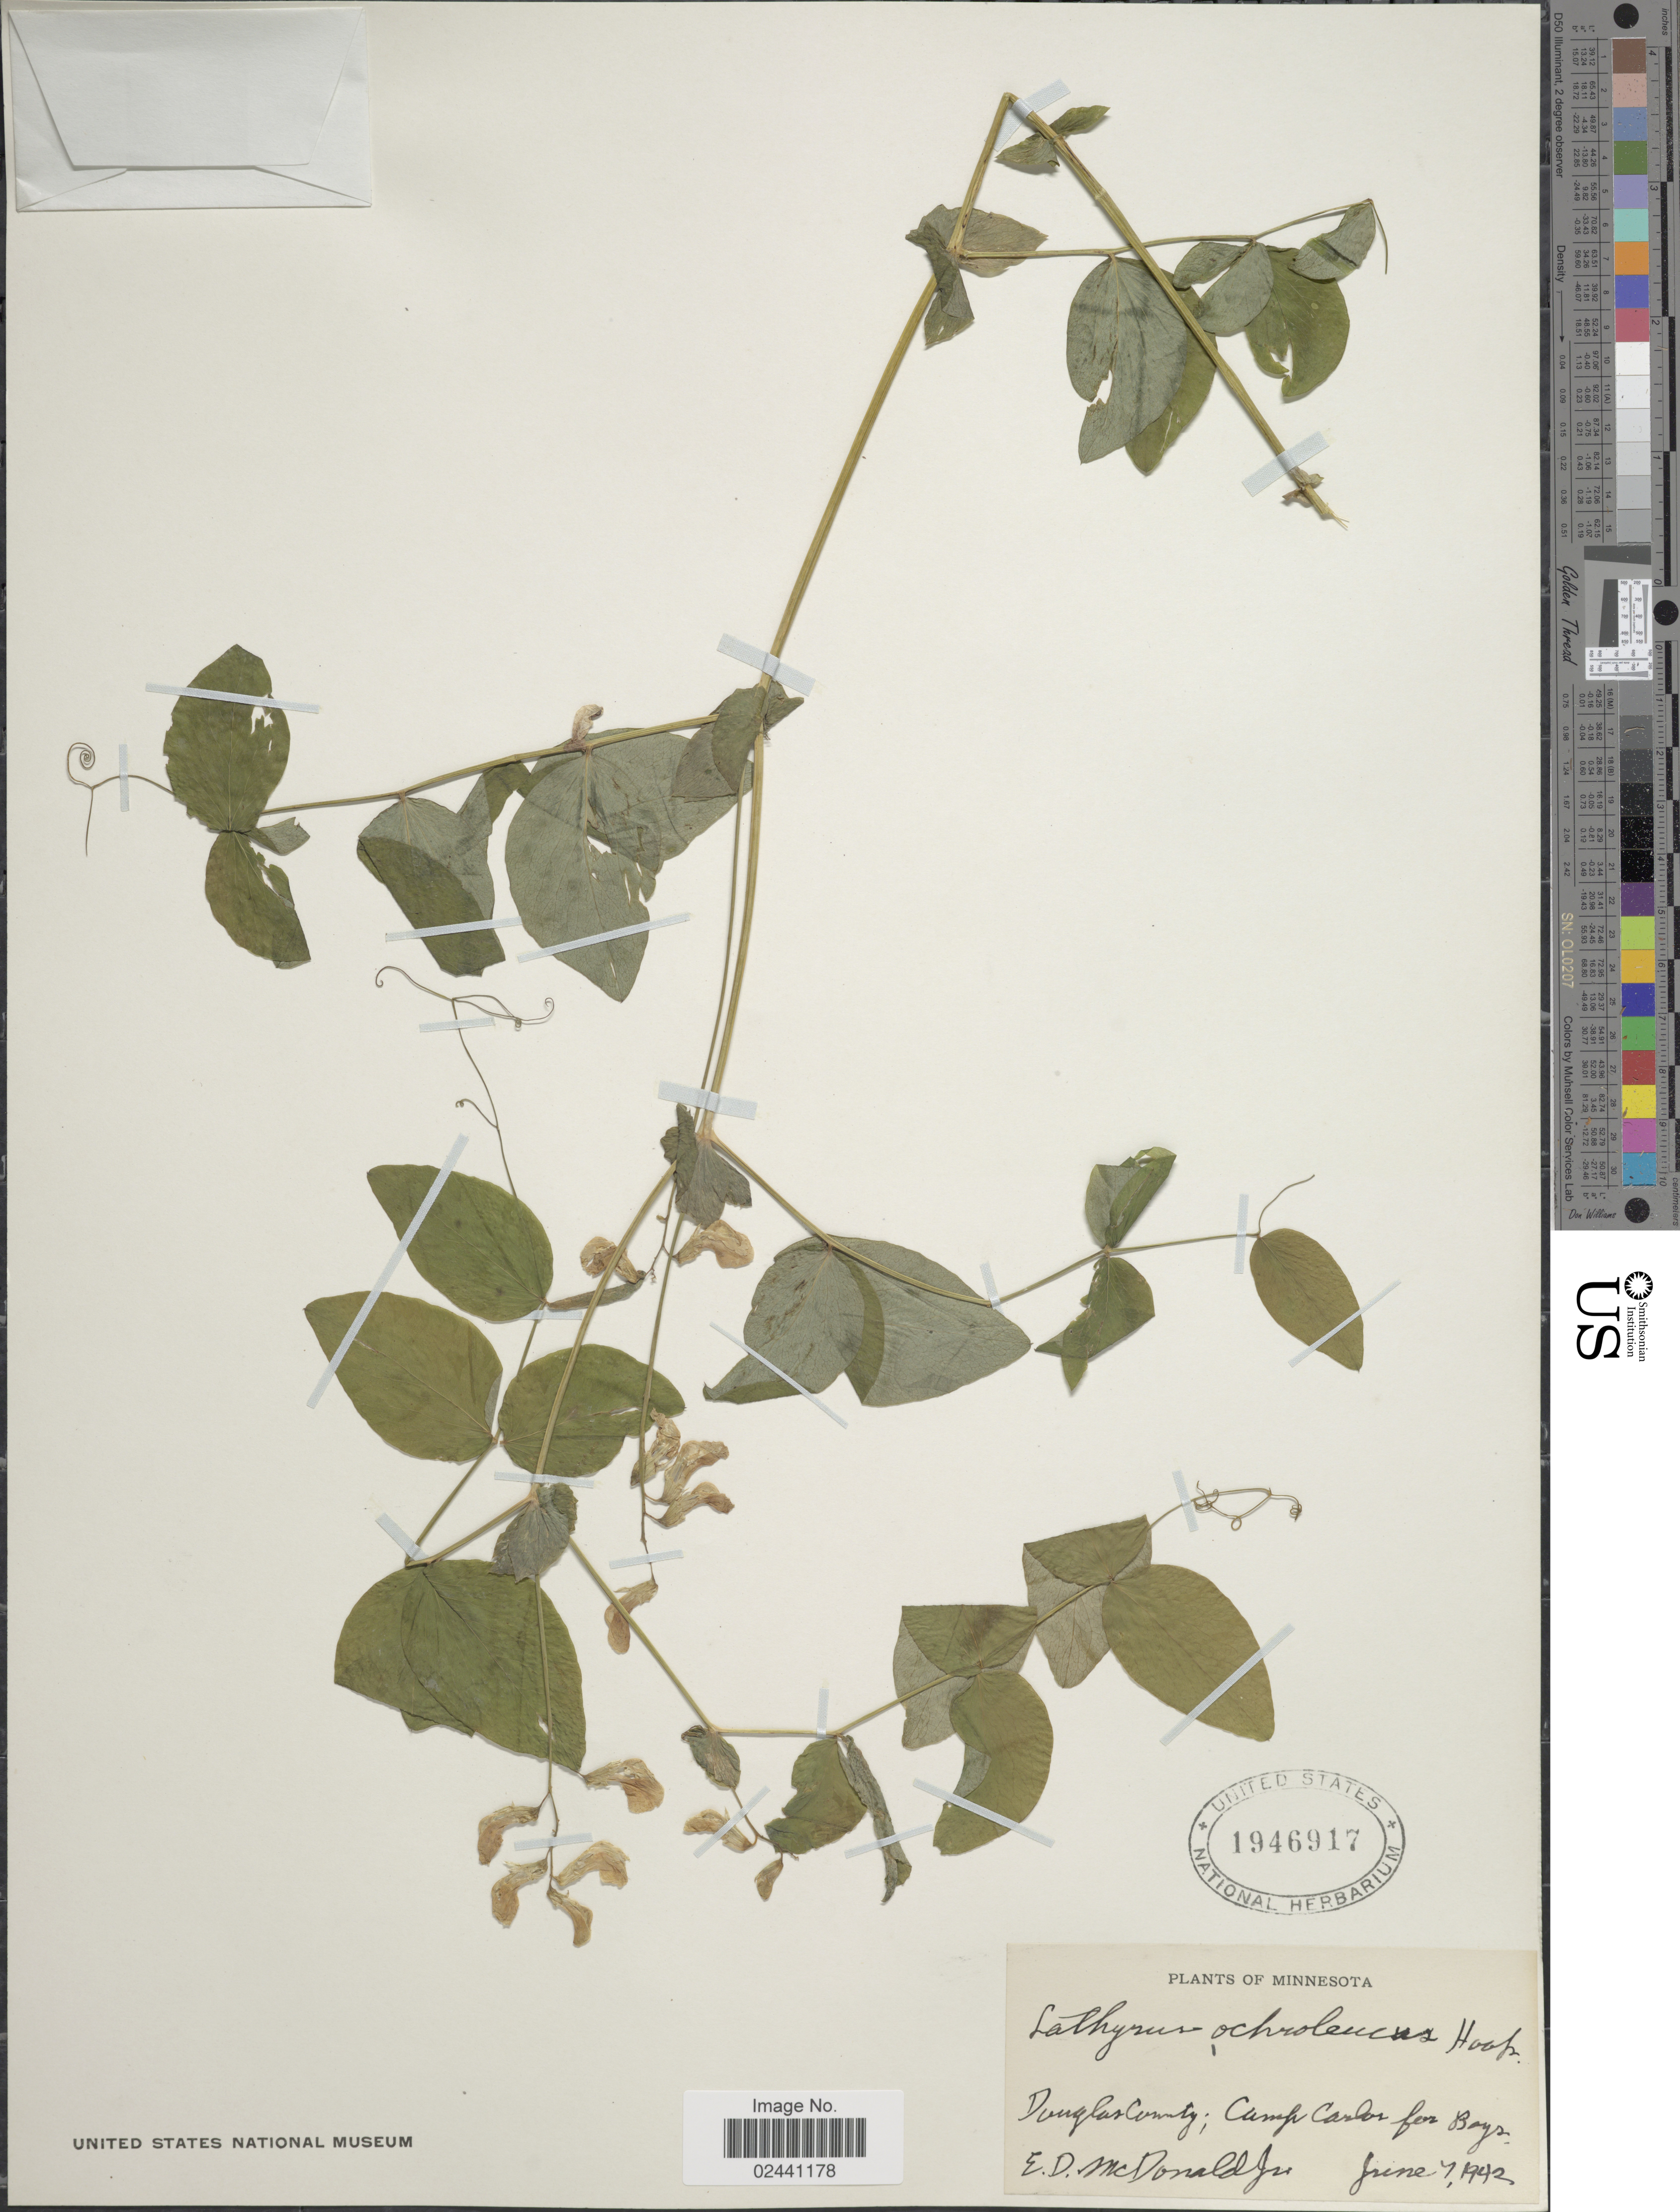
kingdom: Plantae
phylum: Tracheophyta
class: Magnoliopsida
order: Fabales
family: Fabaceae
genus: Lathyrus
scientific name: Lathyrus ochroleucus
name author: Hook.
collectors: E. D. McDonald Jr.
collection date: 1942-06-07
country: United States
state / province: Minnesota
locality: Douglas County; Camp Carlos for Boys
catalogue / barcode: US 1946917